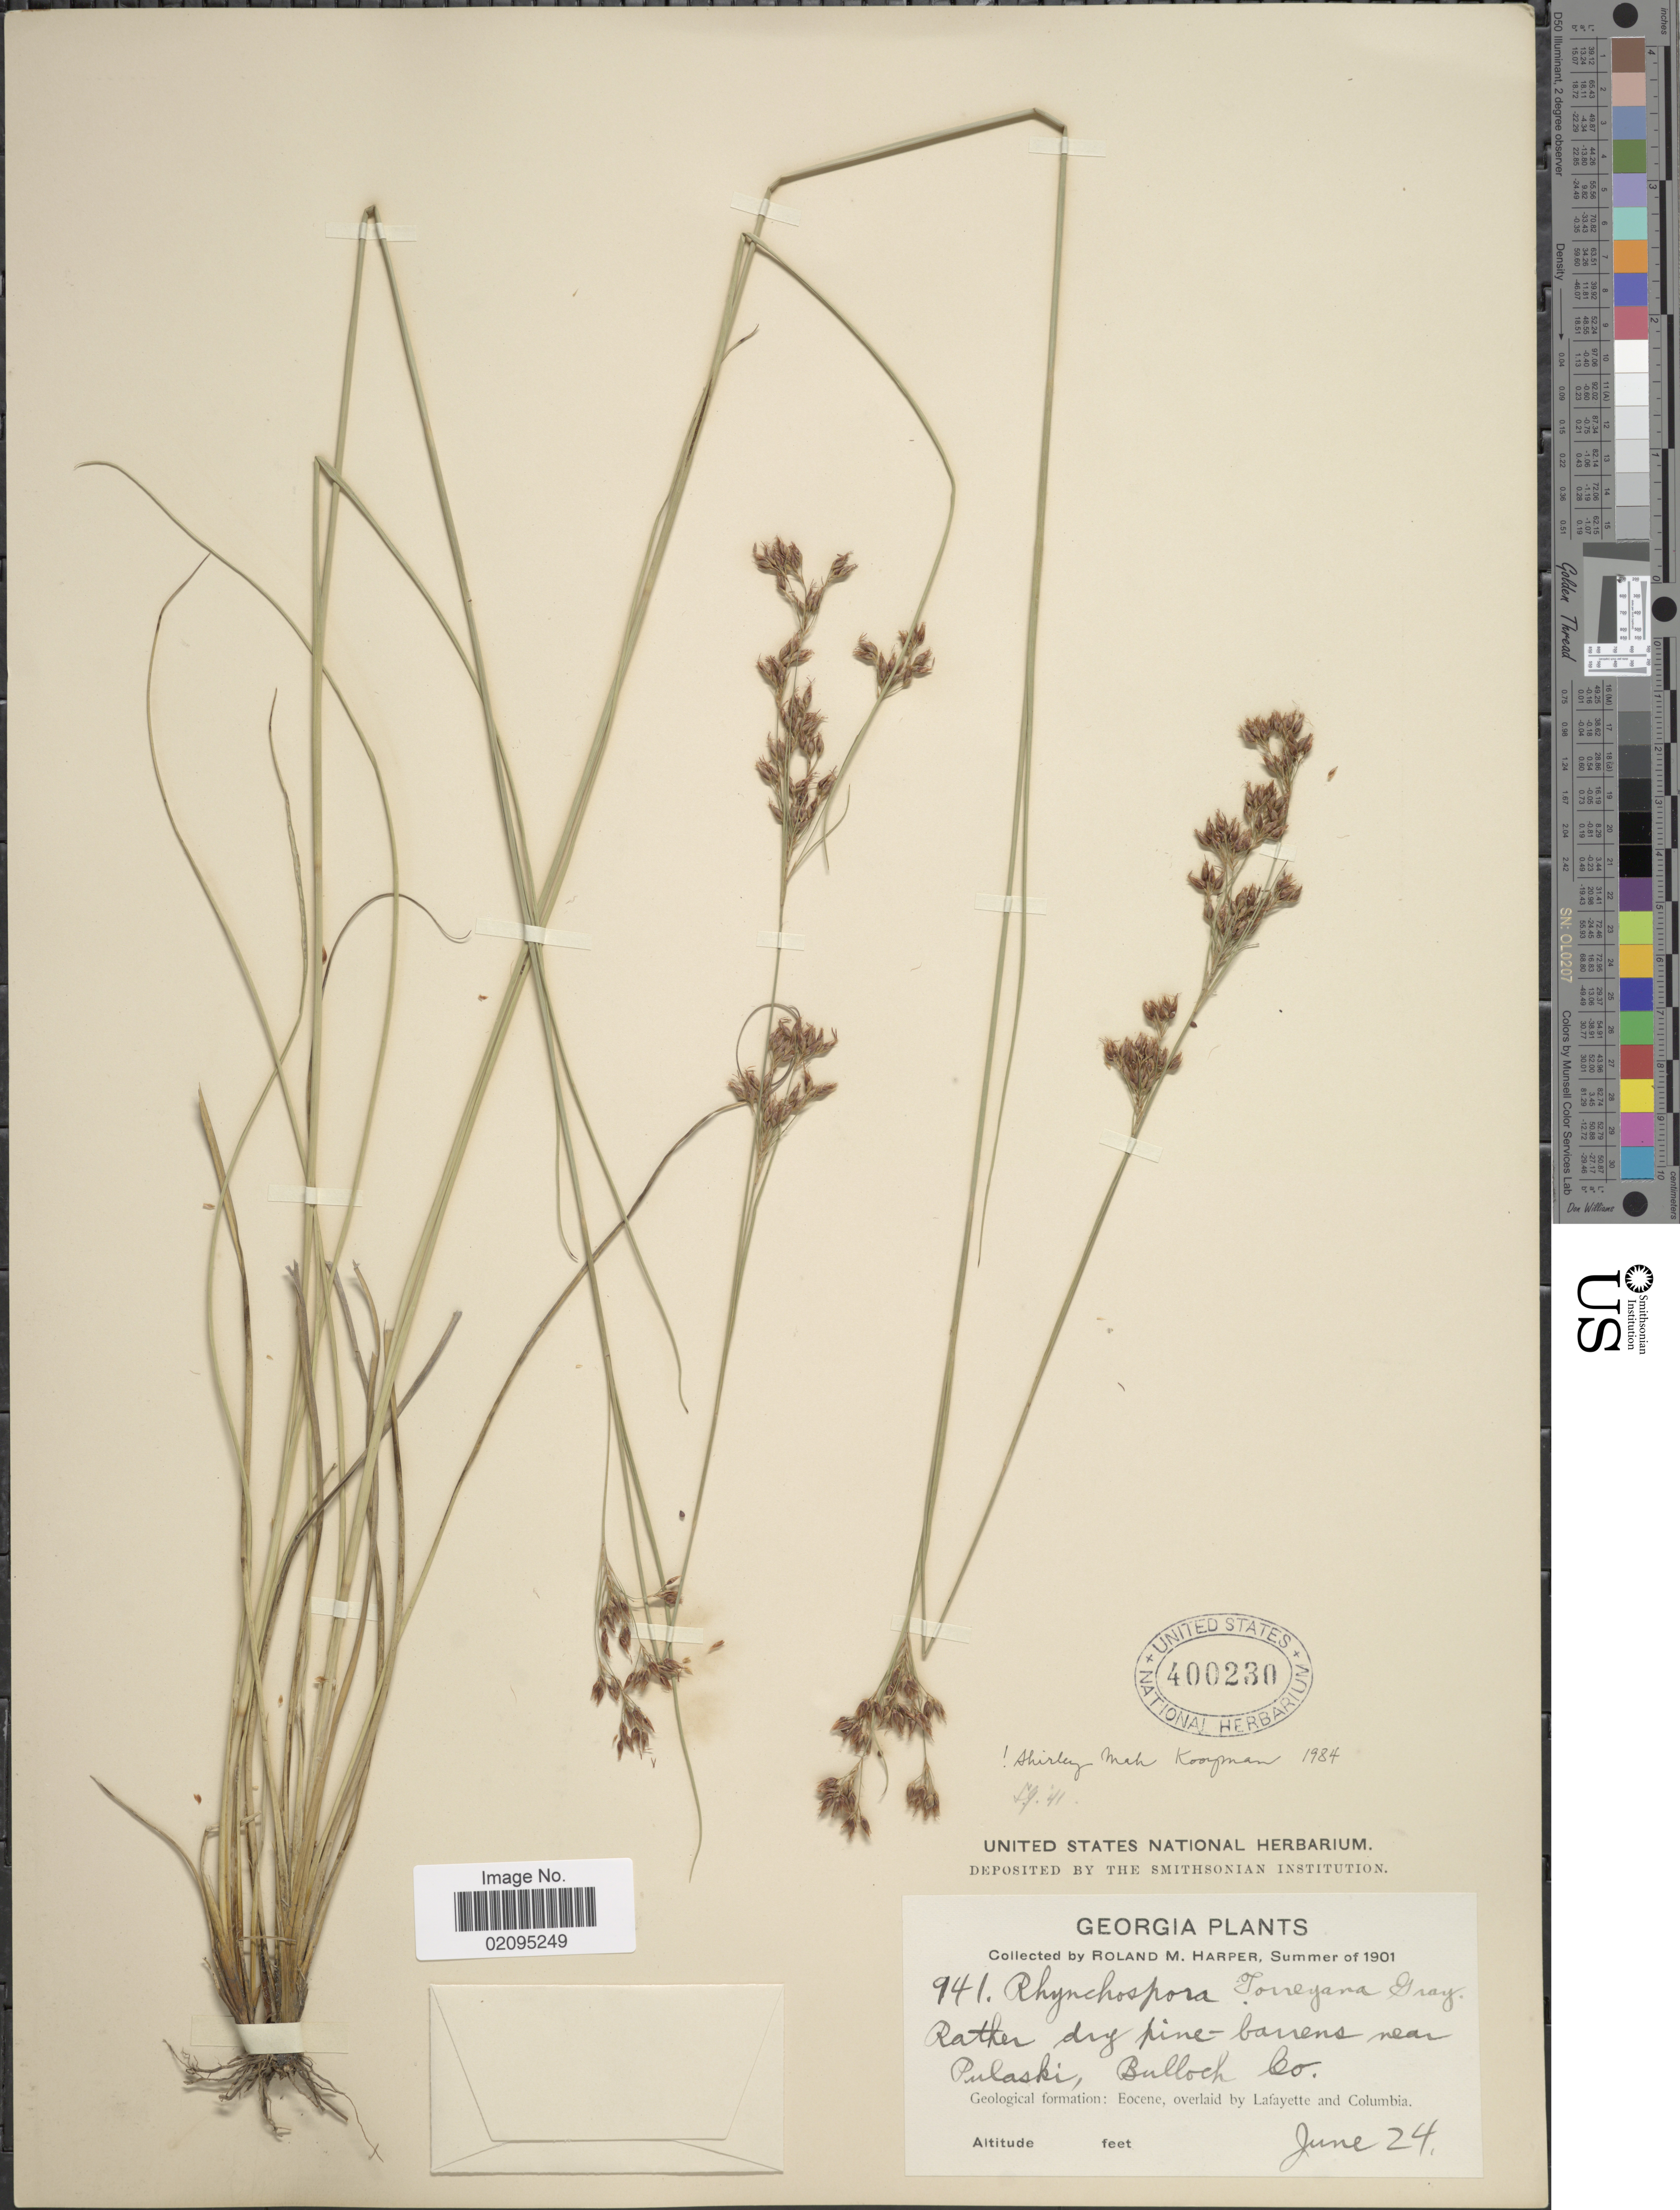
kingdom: Plantae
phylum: Tracheophyta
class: Liliopsida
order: Poales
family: Cyperaceae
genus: Rhynchospora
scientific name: Rhynchospora torreyana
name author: A. Gray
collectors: R. M. Harper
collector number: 941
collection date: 1901-06-24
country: United States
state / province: Georgia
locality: Rather dry pine-barrens near Pulaski, Bullock Co.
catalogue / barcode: US 400230